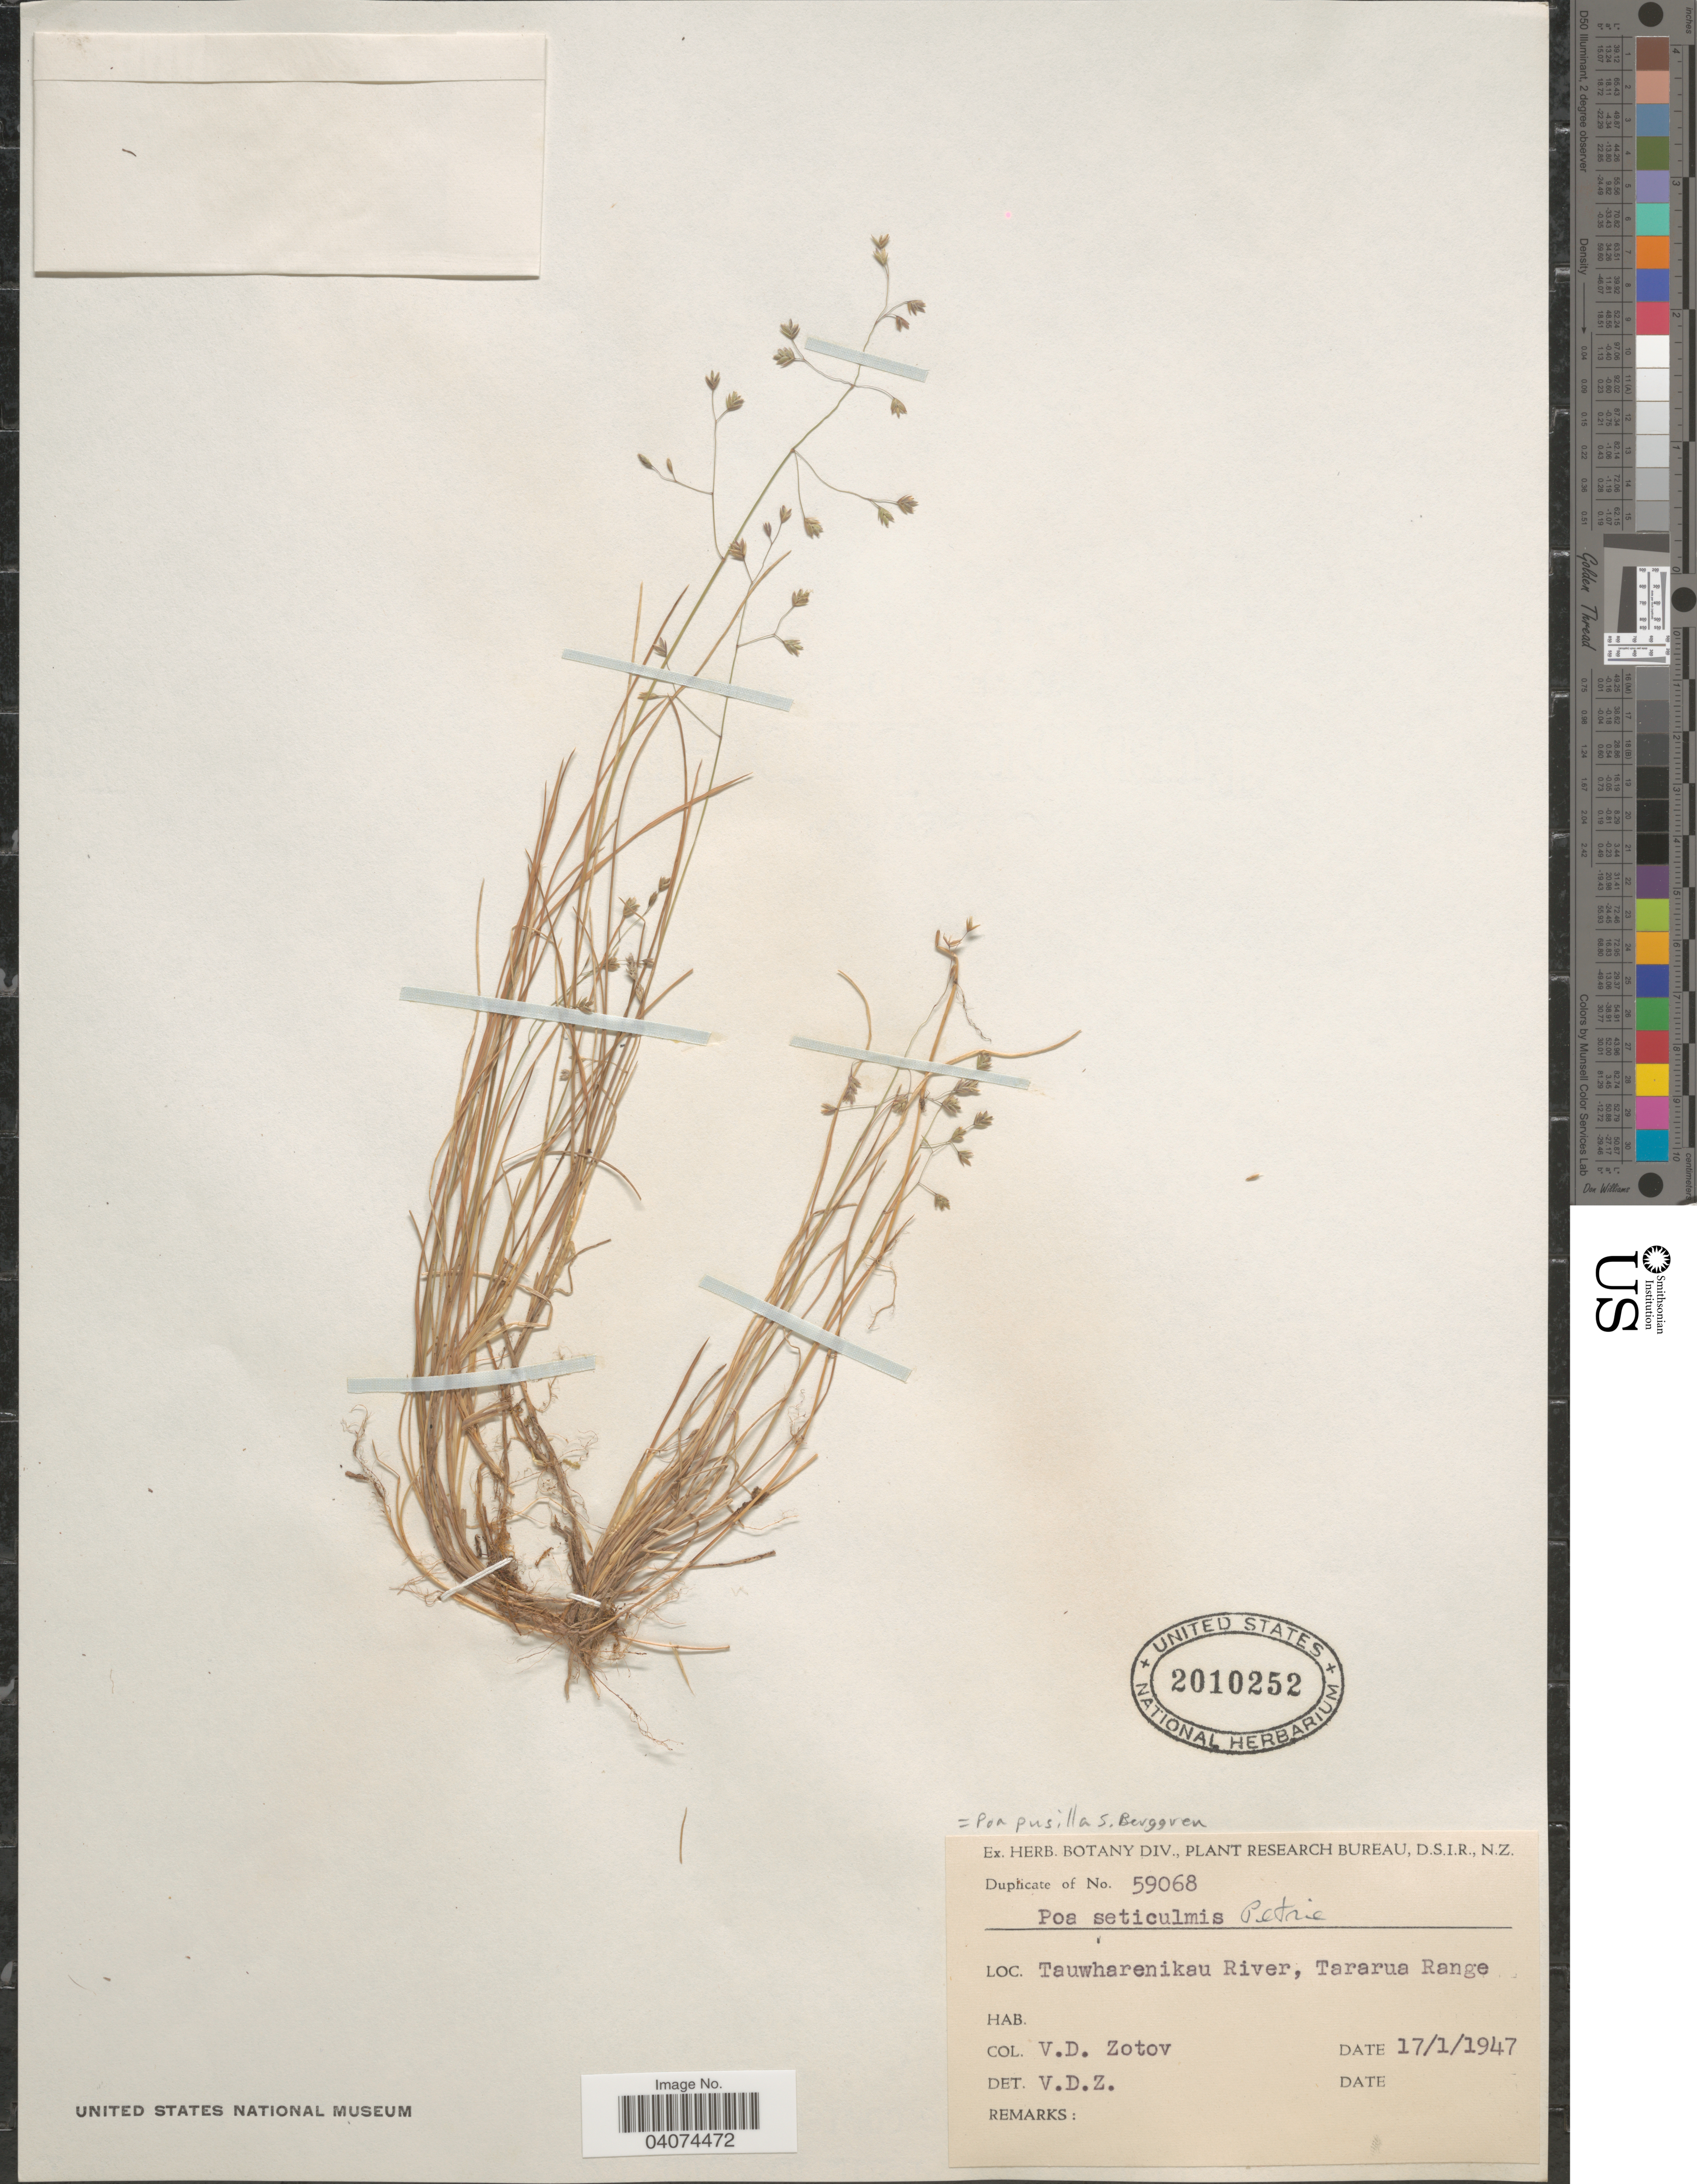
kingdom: Plantae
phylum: Tracheophyta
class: Liliopsida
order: Poales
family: Poaceae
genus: Poa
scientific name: Poa pusilla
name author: Berggr.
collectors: V. Zotov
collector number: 59068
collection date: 1947-01-17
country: New Zealand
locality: Tauwharenikau River, Tararua Range.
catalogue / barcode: US 2010252